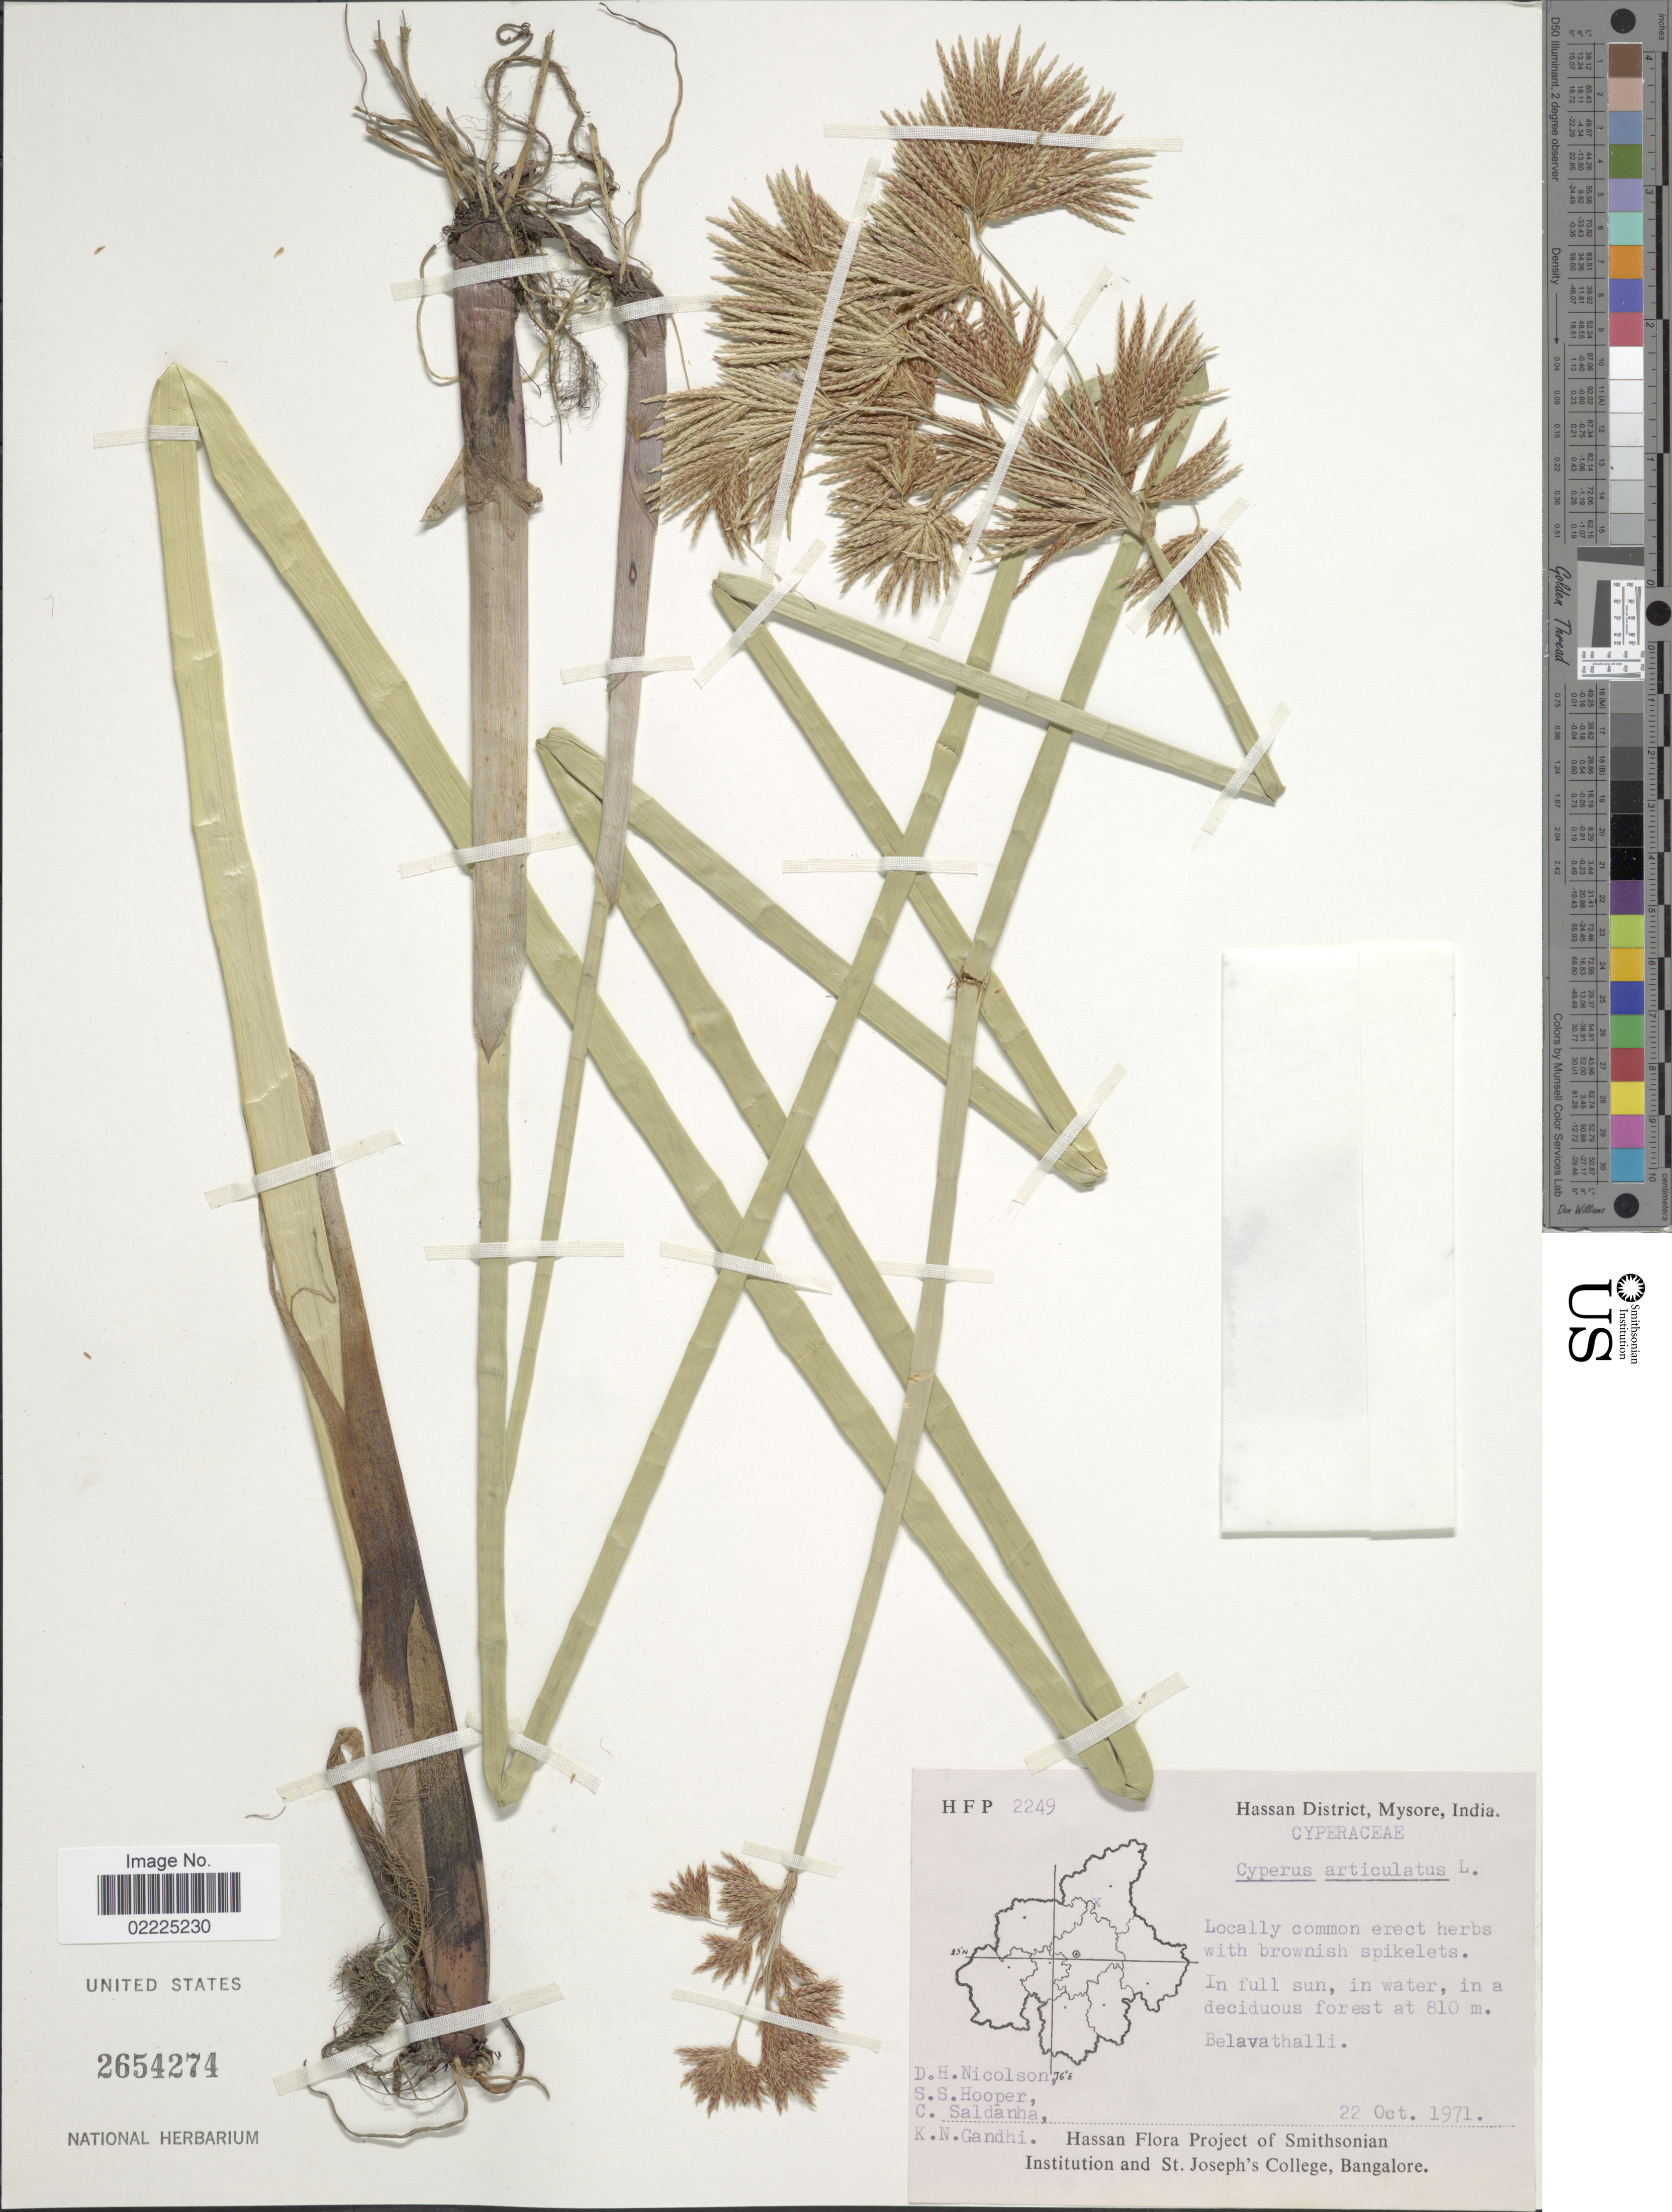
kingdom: Plantae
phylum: Tracheophyta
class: Liliopsida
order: Poales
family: Cyperaceae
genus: Cyperus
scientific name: Cyperus articulatus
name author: L.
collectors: D. H. Nicolson, S. S. Hooper, C. Saldanha & K. N. Gandhi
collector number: HFP2249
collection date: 1971-10-22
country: India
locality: Hassan District, Mysore, Belavathalli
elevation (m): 810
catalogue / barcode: US 2654274